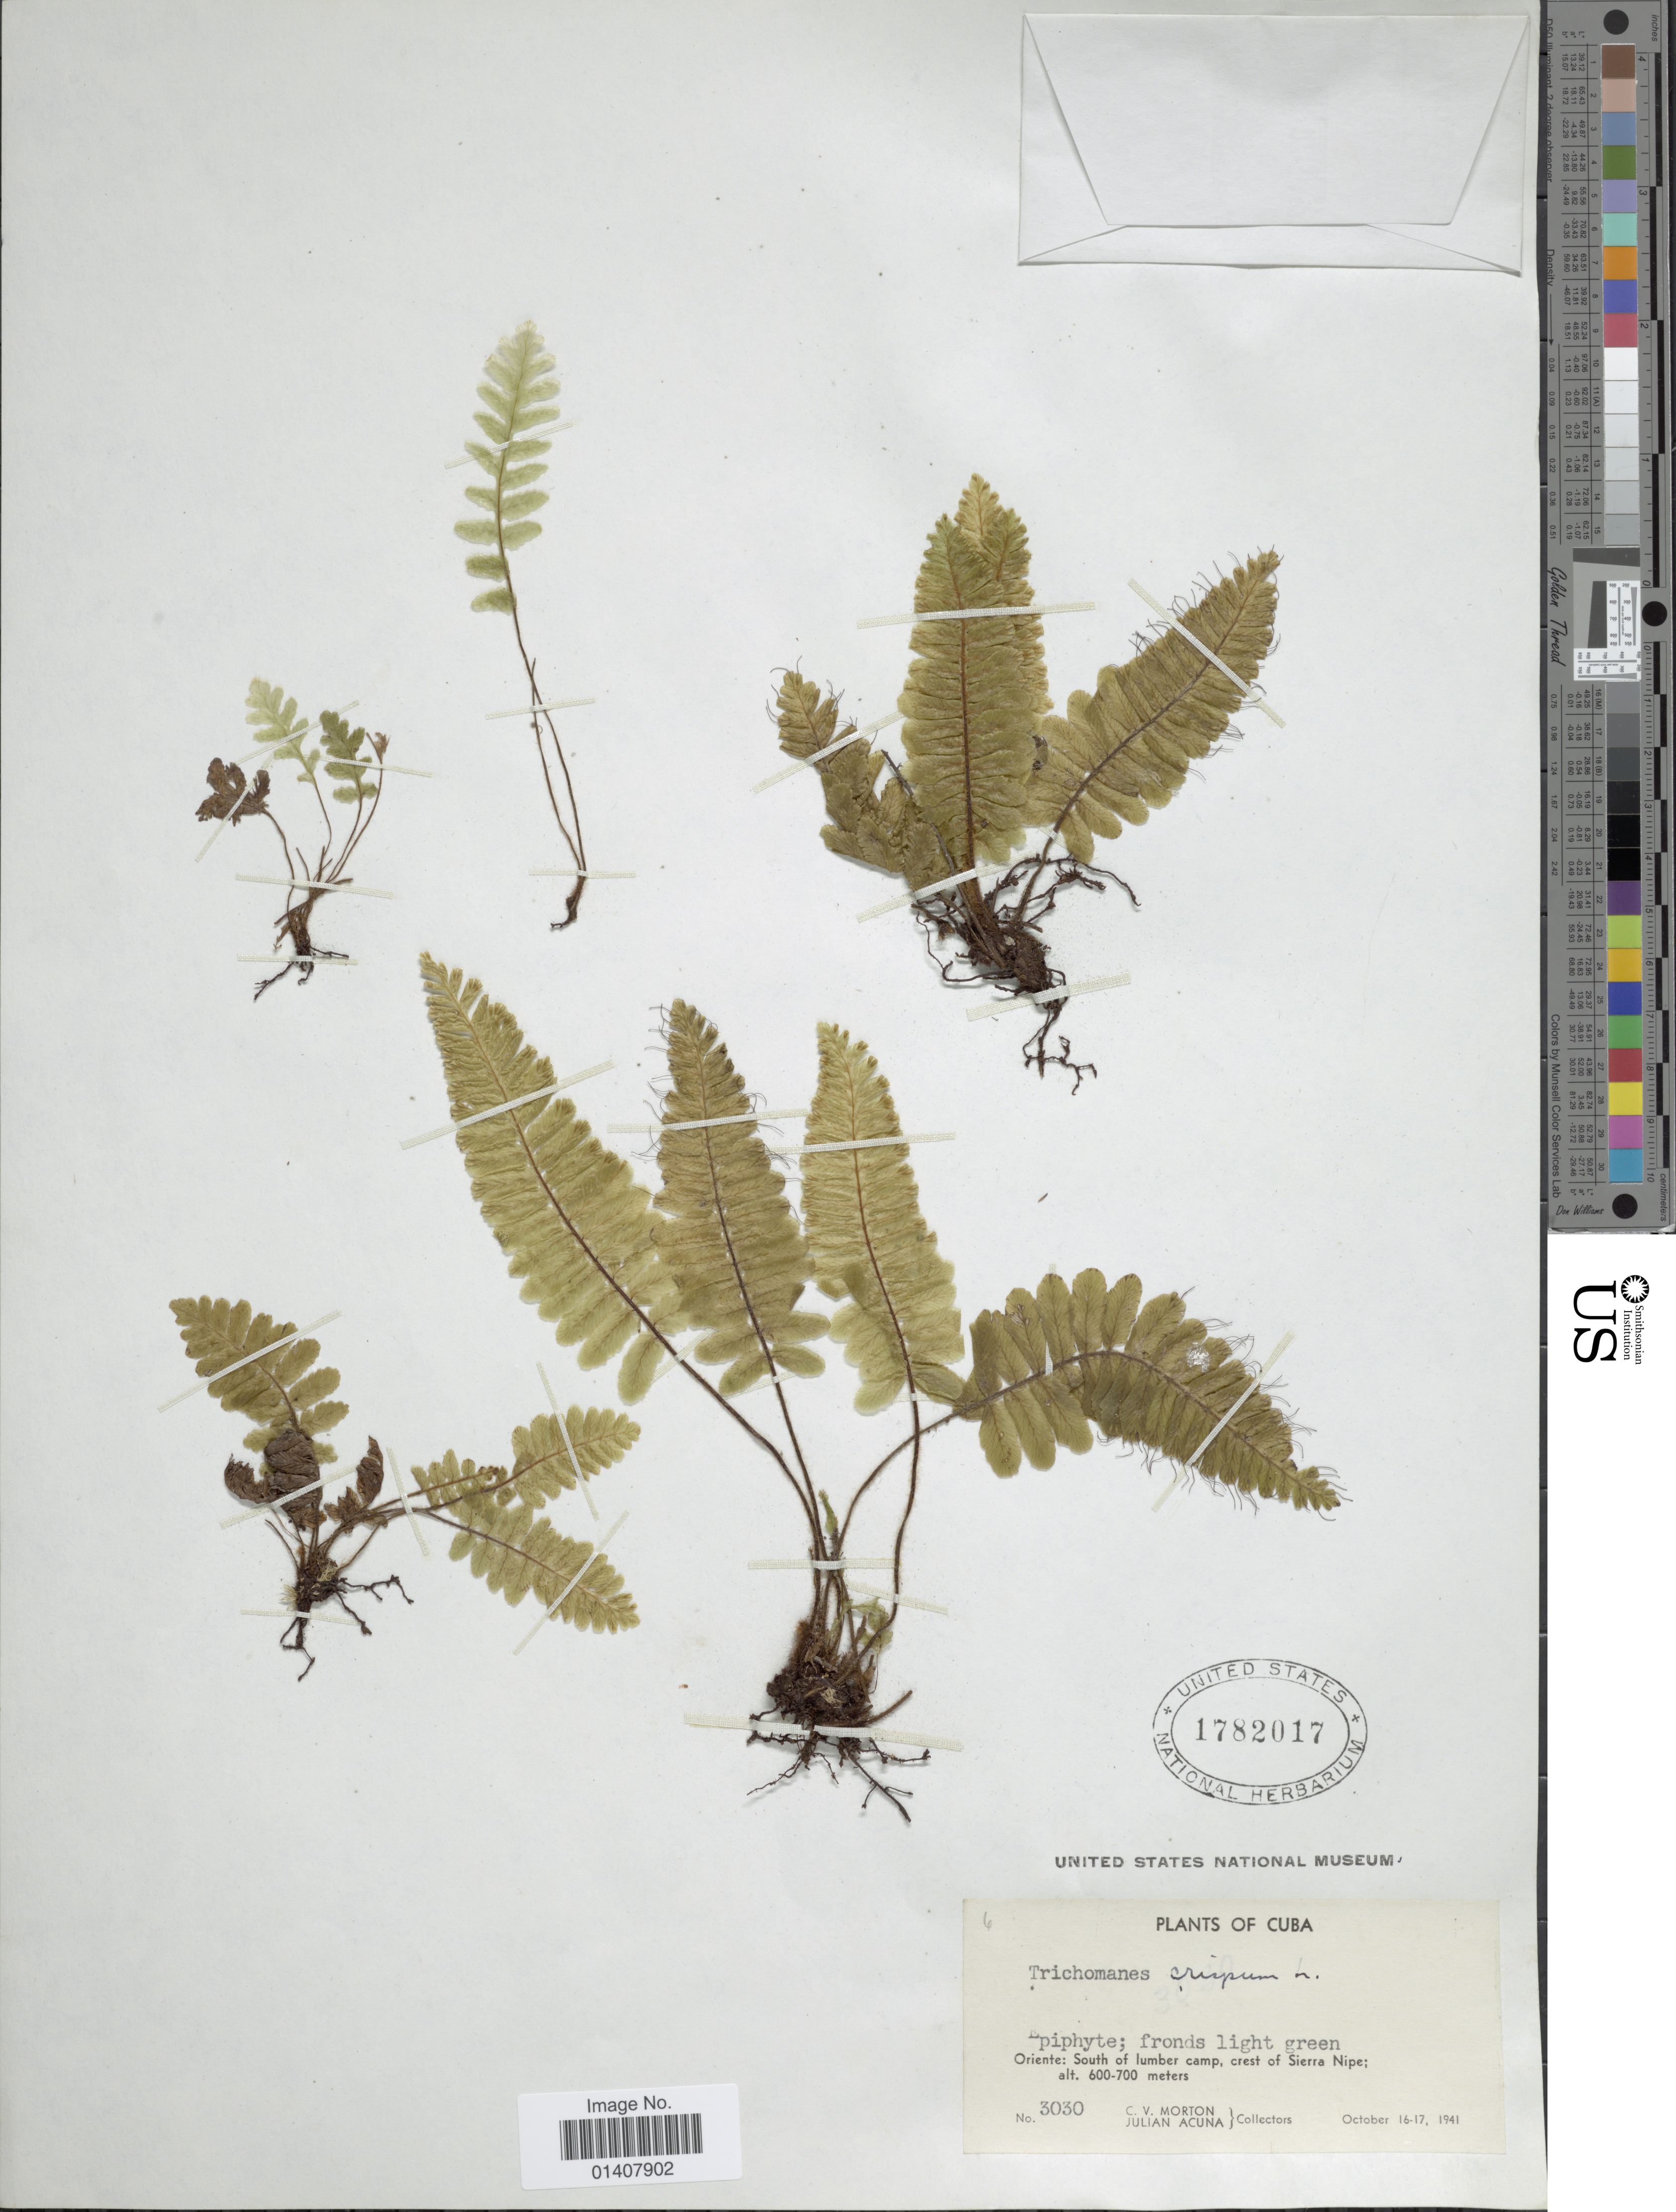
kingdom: Plantae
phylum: Tracheophyta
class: Polypodiopsida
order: Hymenophyllales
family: Hymenophyllaceae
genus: Trichomanes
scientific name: Trichomanes crispum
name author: L.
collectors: C. V. Morton & J. B. Acuña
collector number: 3030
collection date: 1941-10-16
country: Cuba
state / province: Oriente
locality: Oriente: South of lumber camp, crest of Sierra Nipe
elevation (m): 600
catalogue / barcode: US 1782017